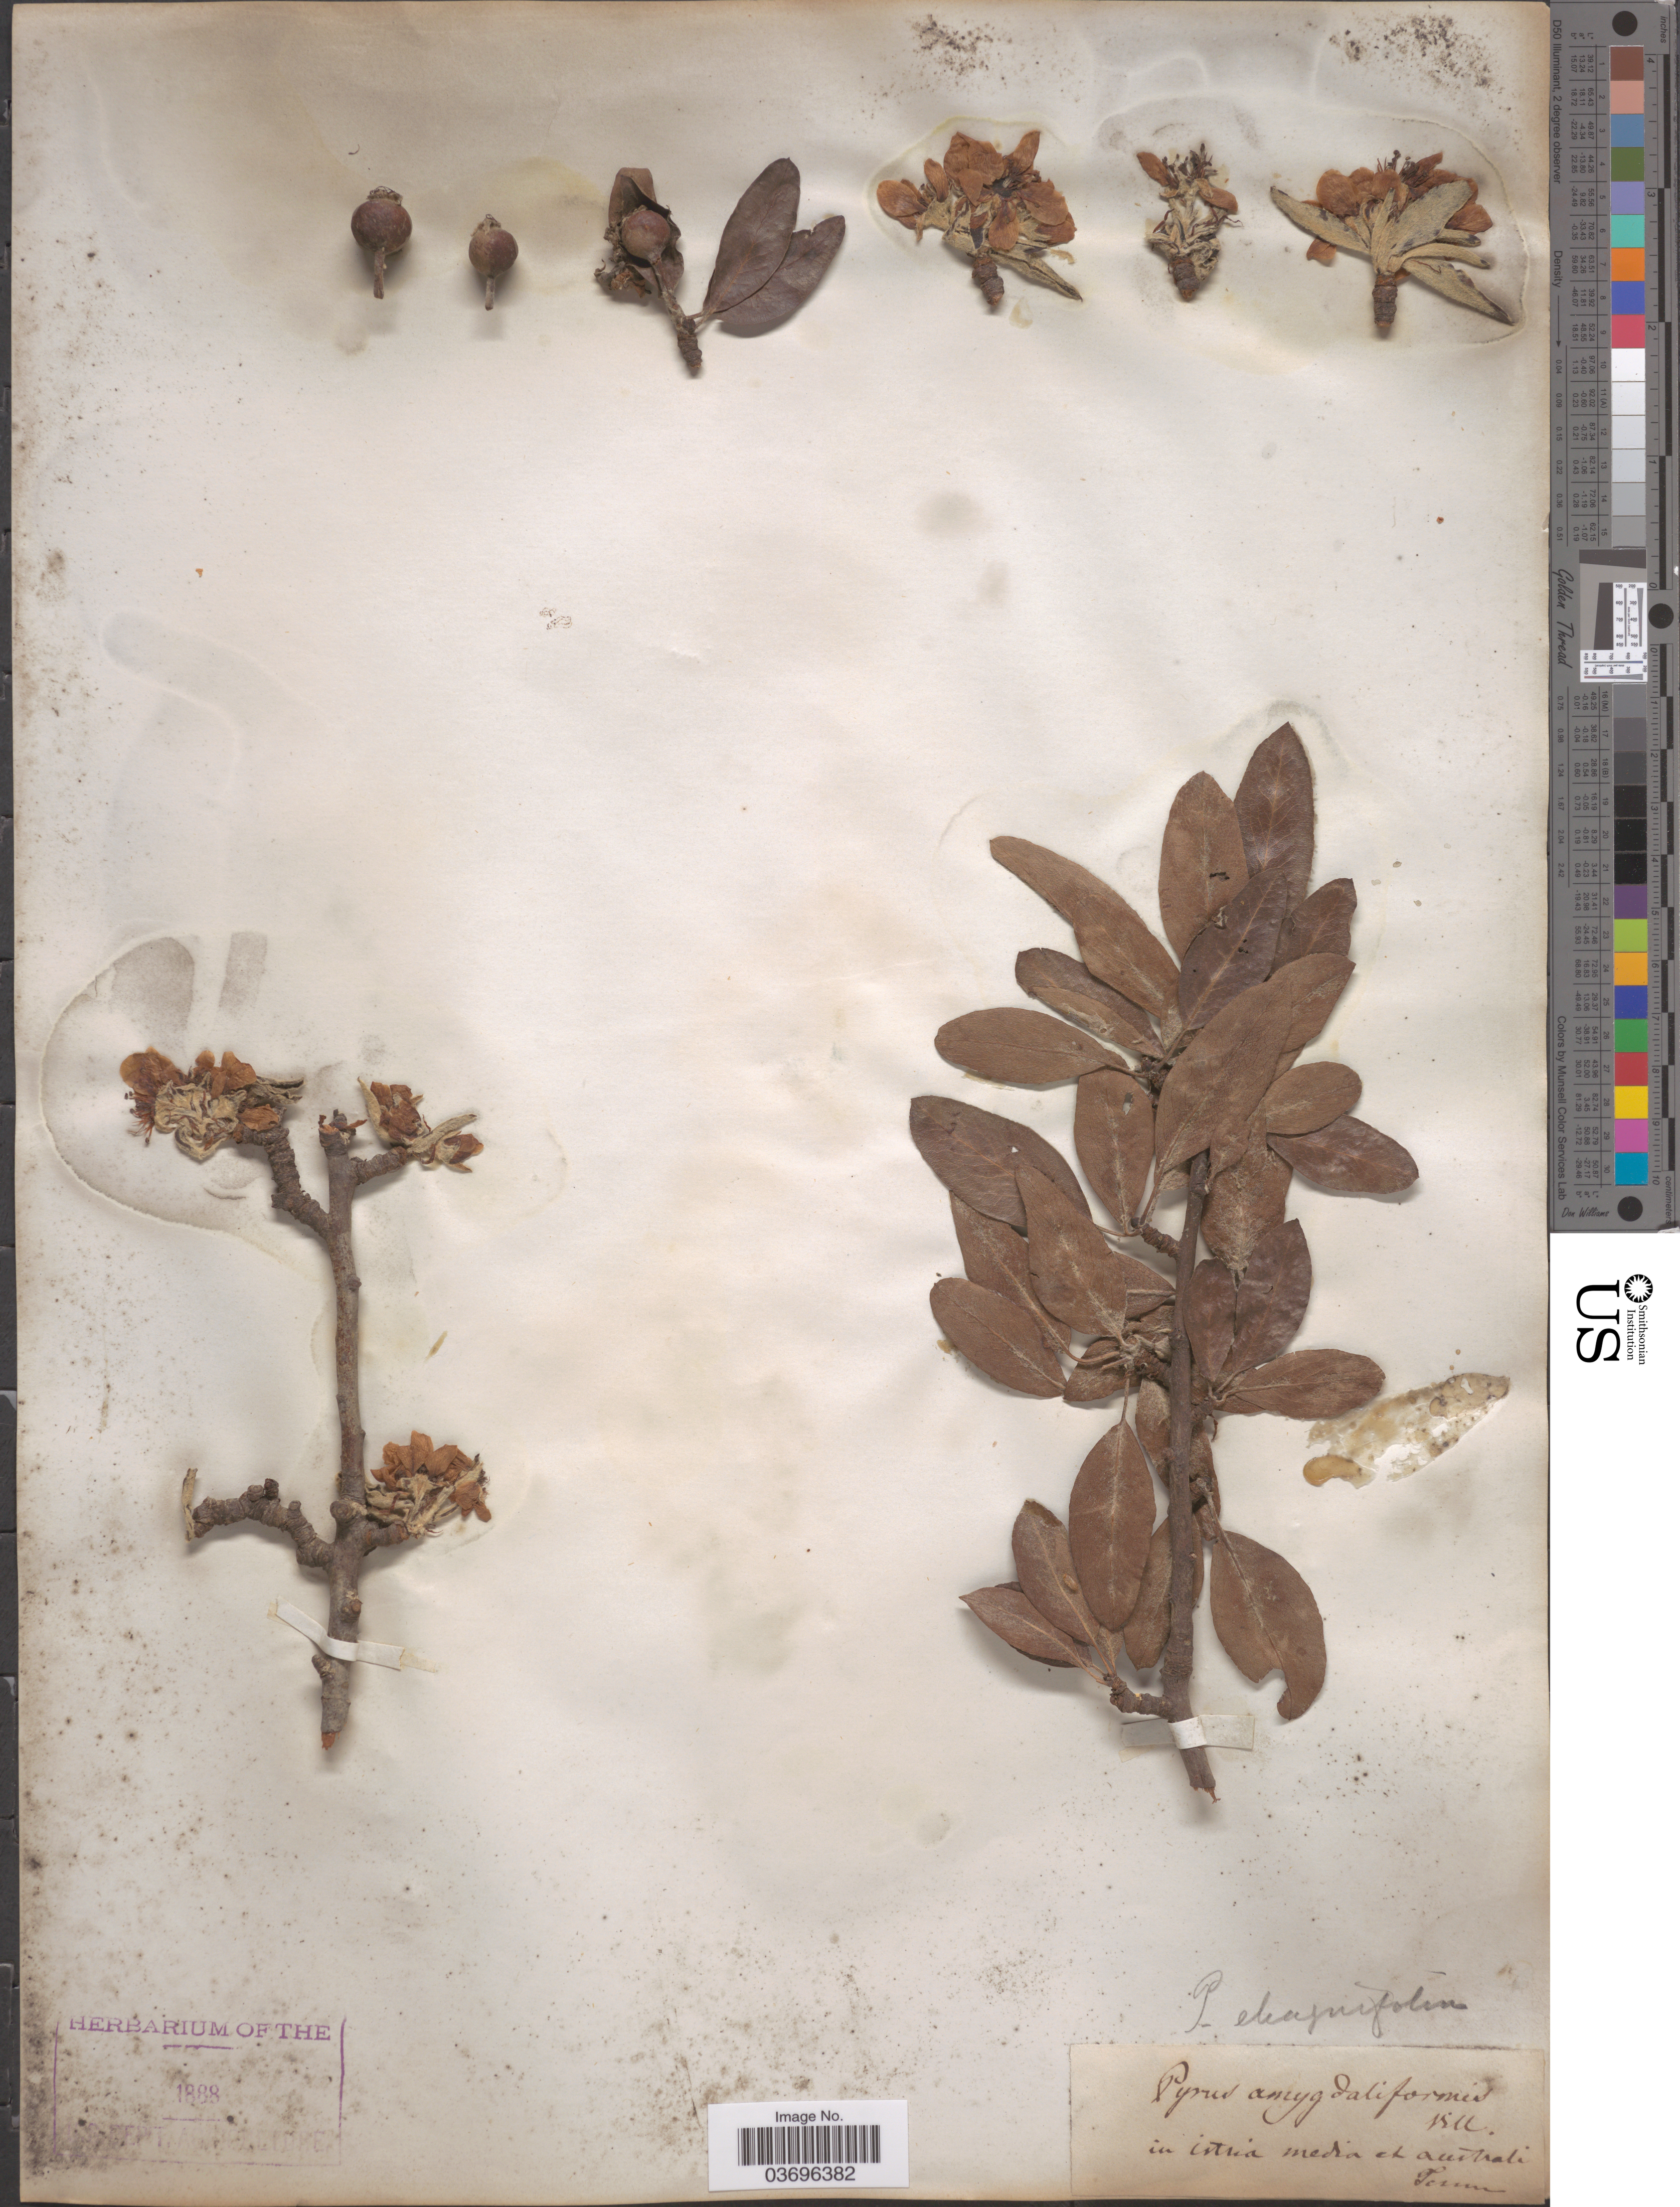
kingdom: Plantae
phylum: Tracheophyta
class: Magnoliopsida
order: Rosales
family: Rosaceae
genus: Pyrus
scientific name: Pyrus elaeagrifolia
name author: Pall.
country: Croatia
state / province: Istria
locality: In istria media et australi.